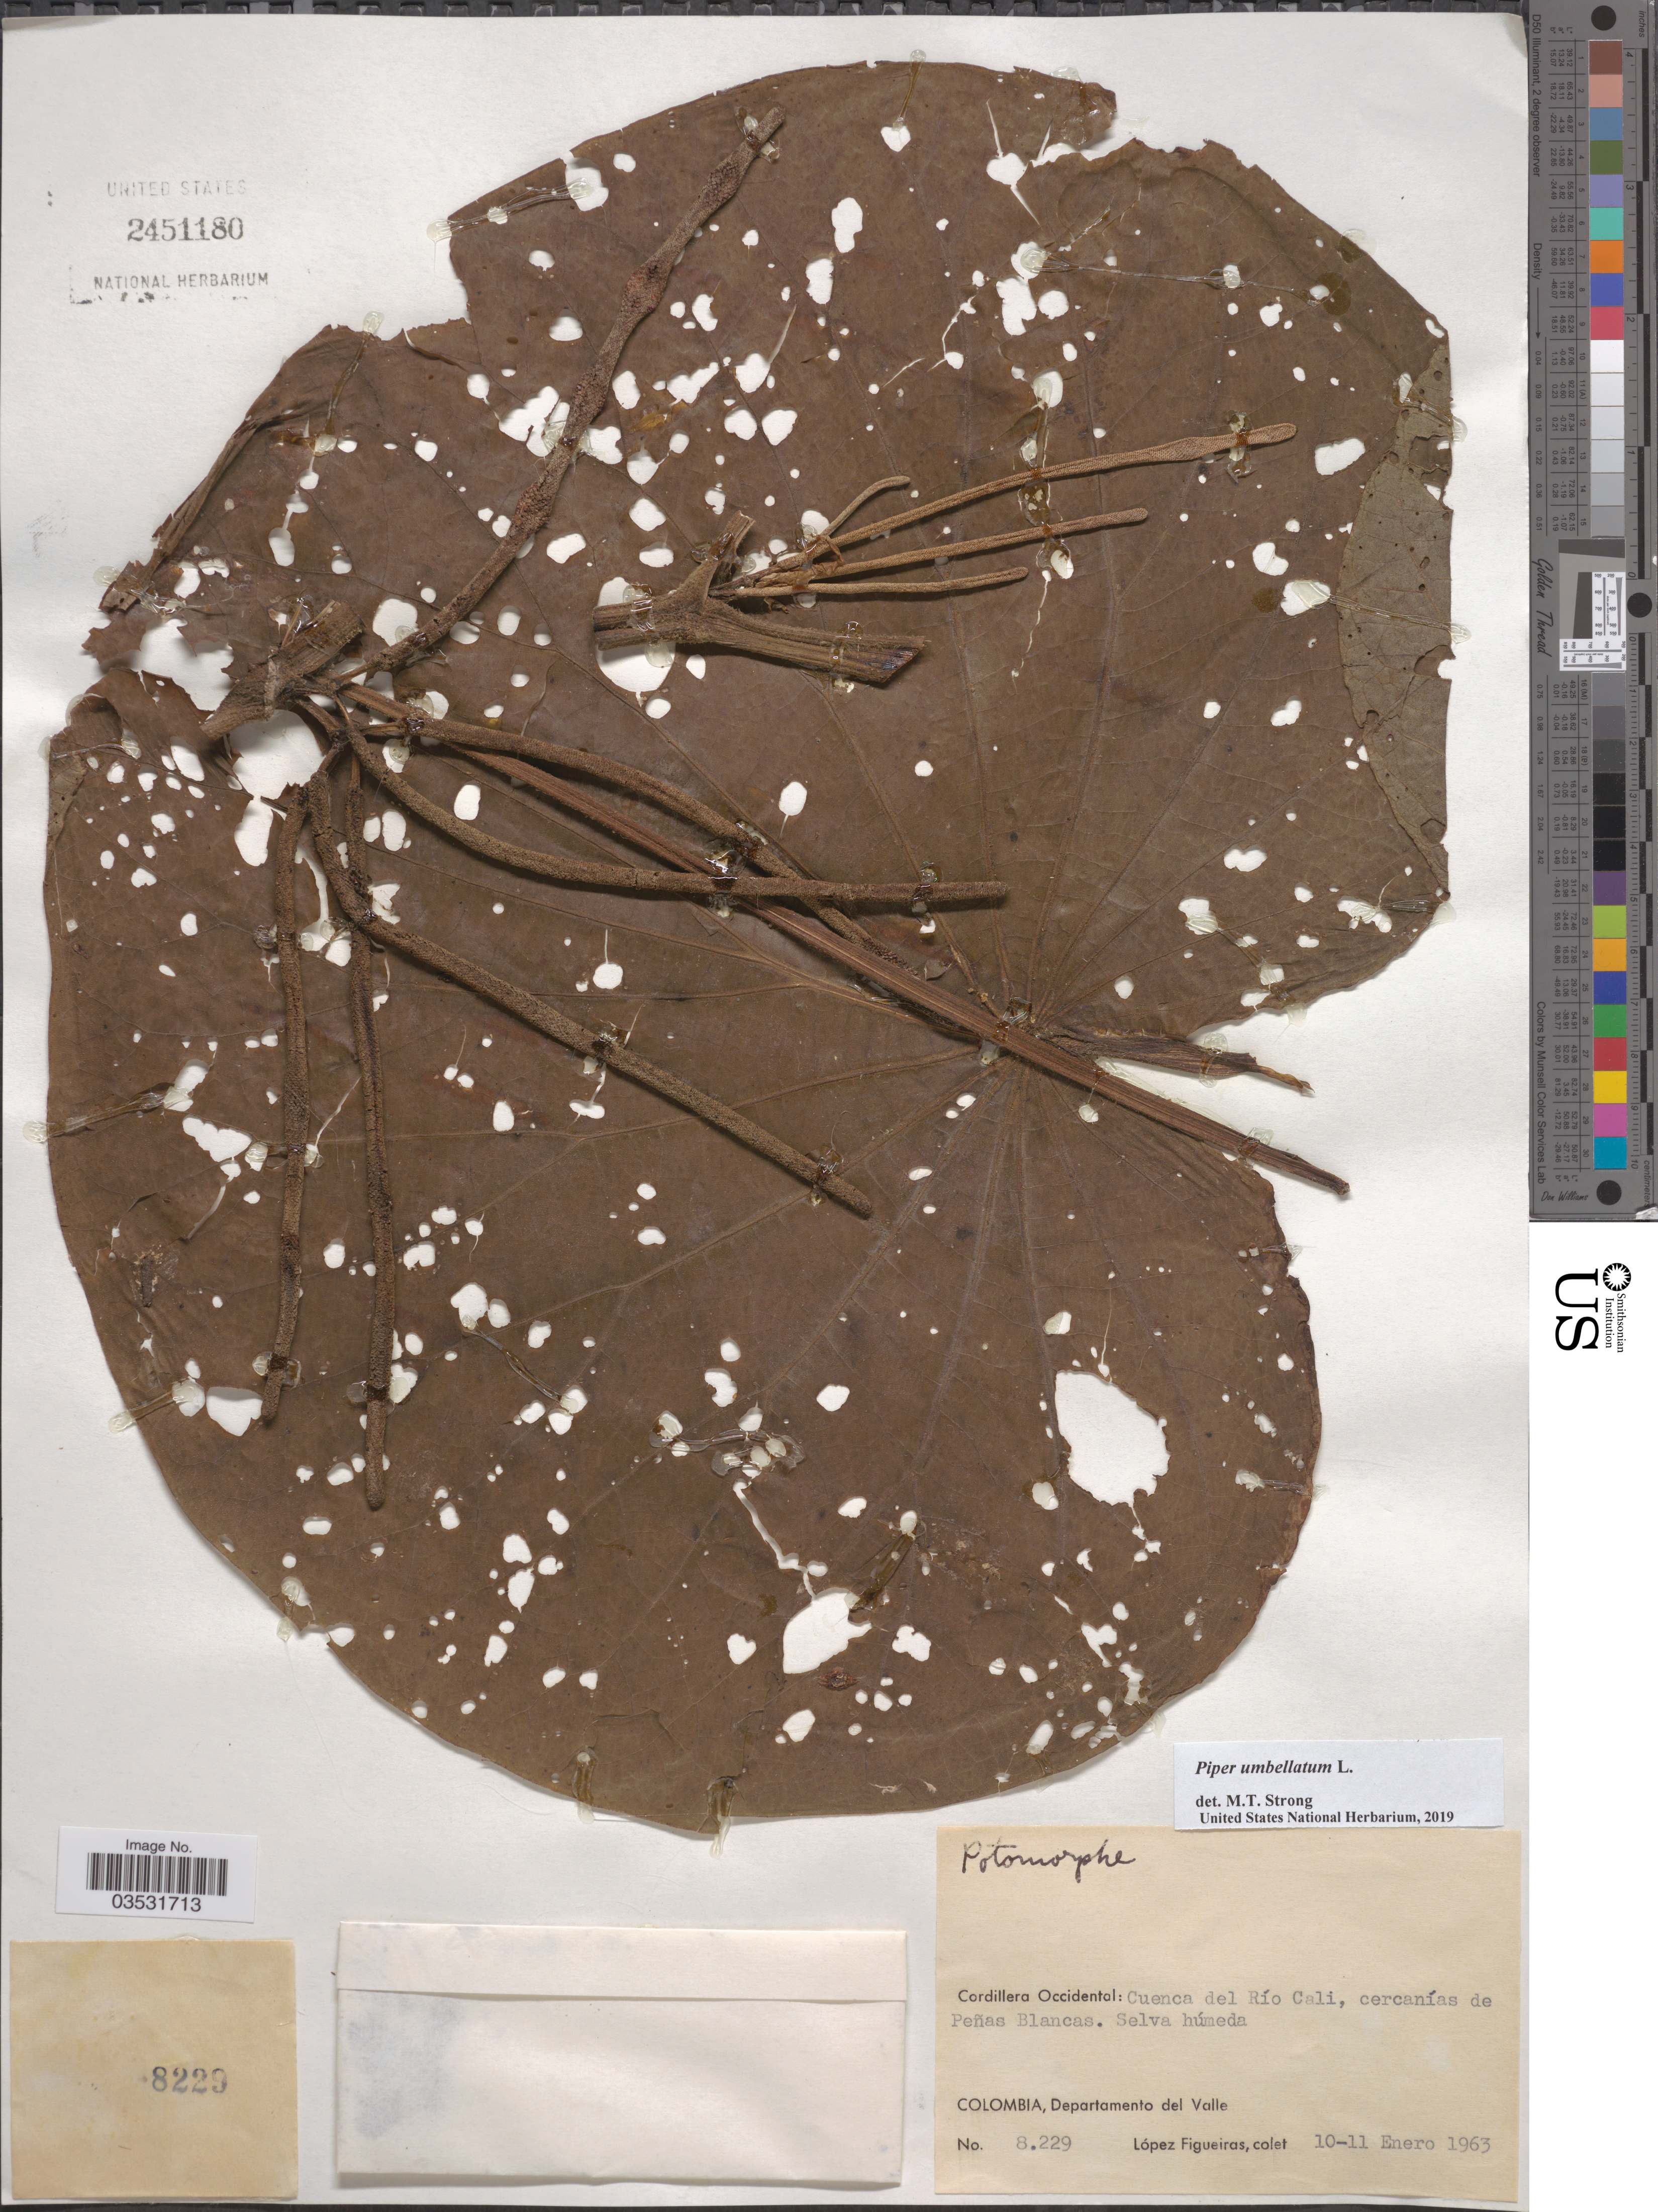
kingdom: Plantae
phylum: Tracheophyta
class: Magnoliopsida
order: Piperales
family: Piperaceae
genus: Piper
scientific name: Piper umbellatum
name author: L.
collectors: M. López Figueiras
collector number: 8229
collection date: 1963-01-10/1963-01-11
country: Colombia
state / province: Valle del Cauca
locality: Cordillera Occidental: Cuenca del Río Cali, cercanías de Peñas Blancas. Departamento del Valle.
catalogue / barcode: US 2451180